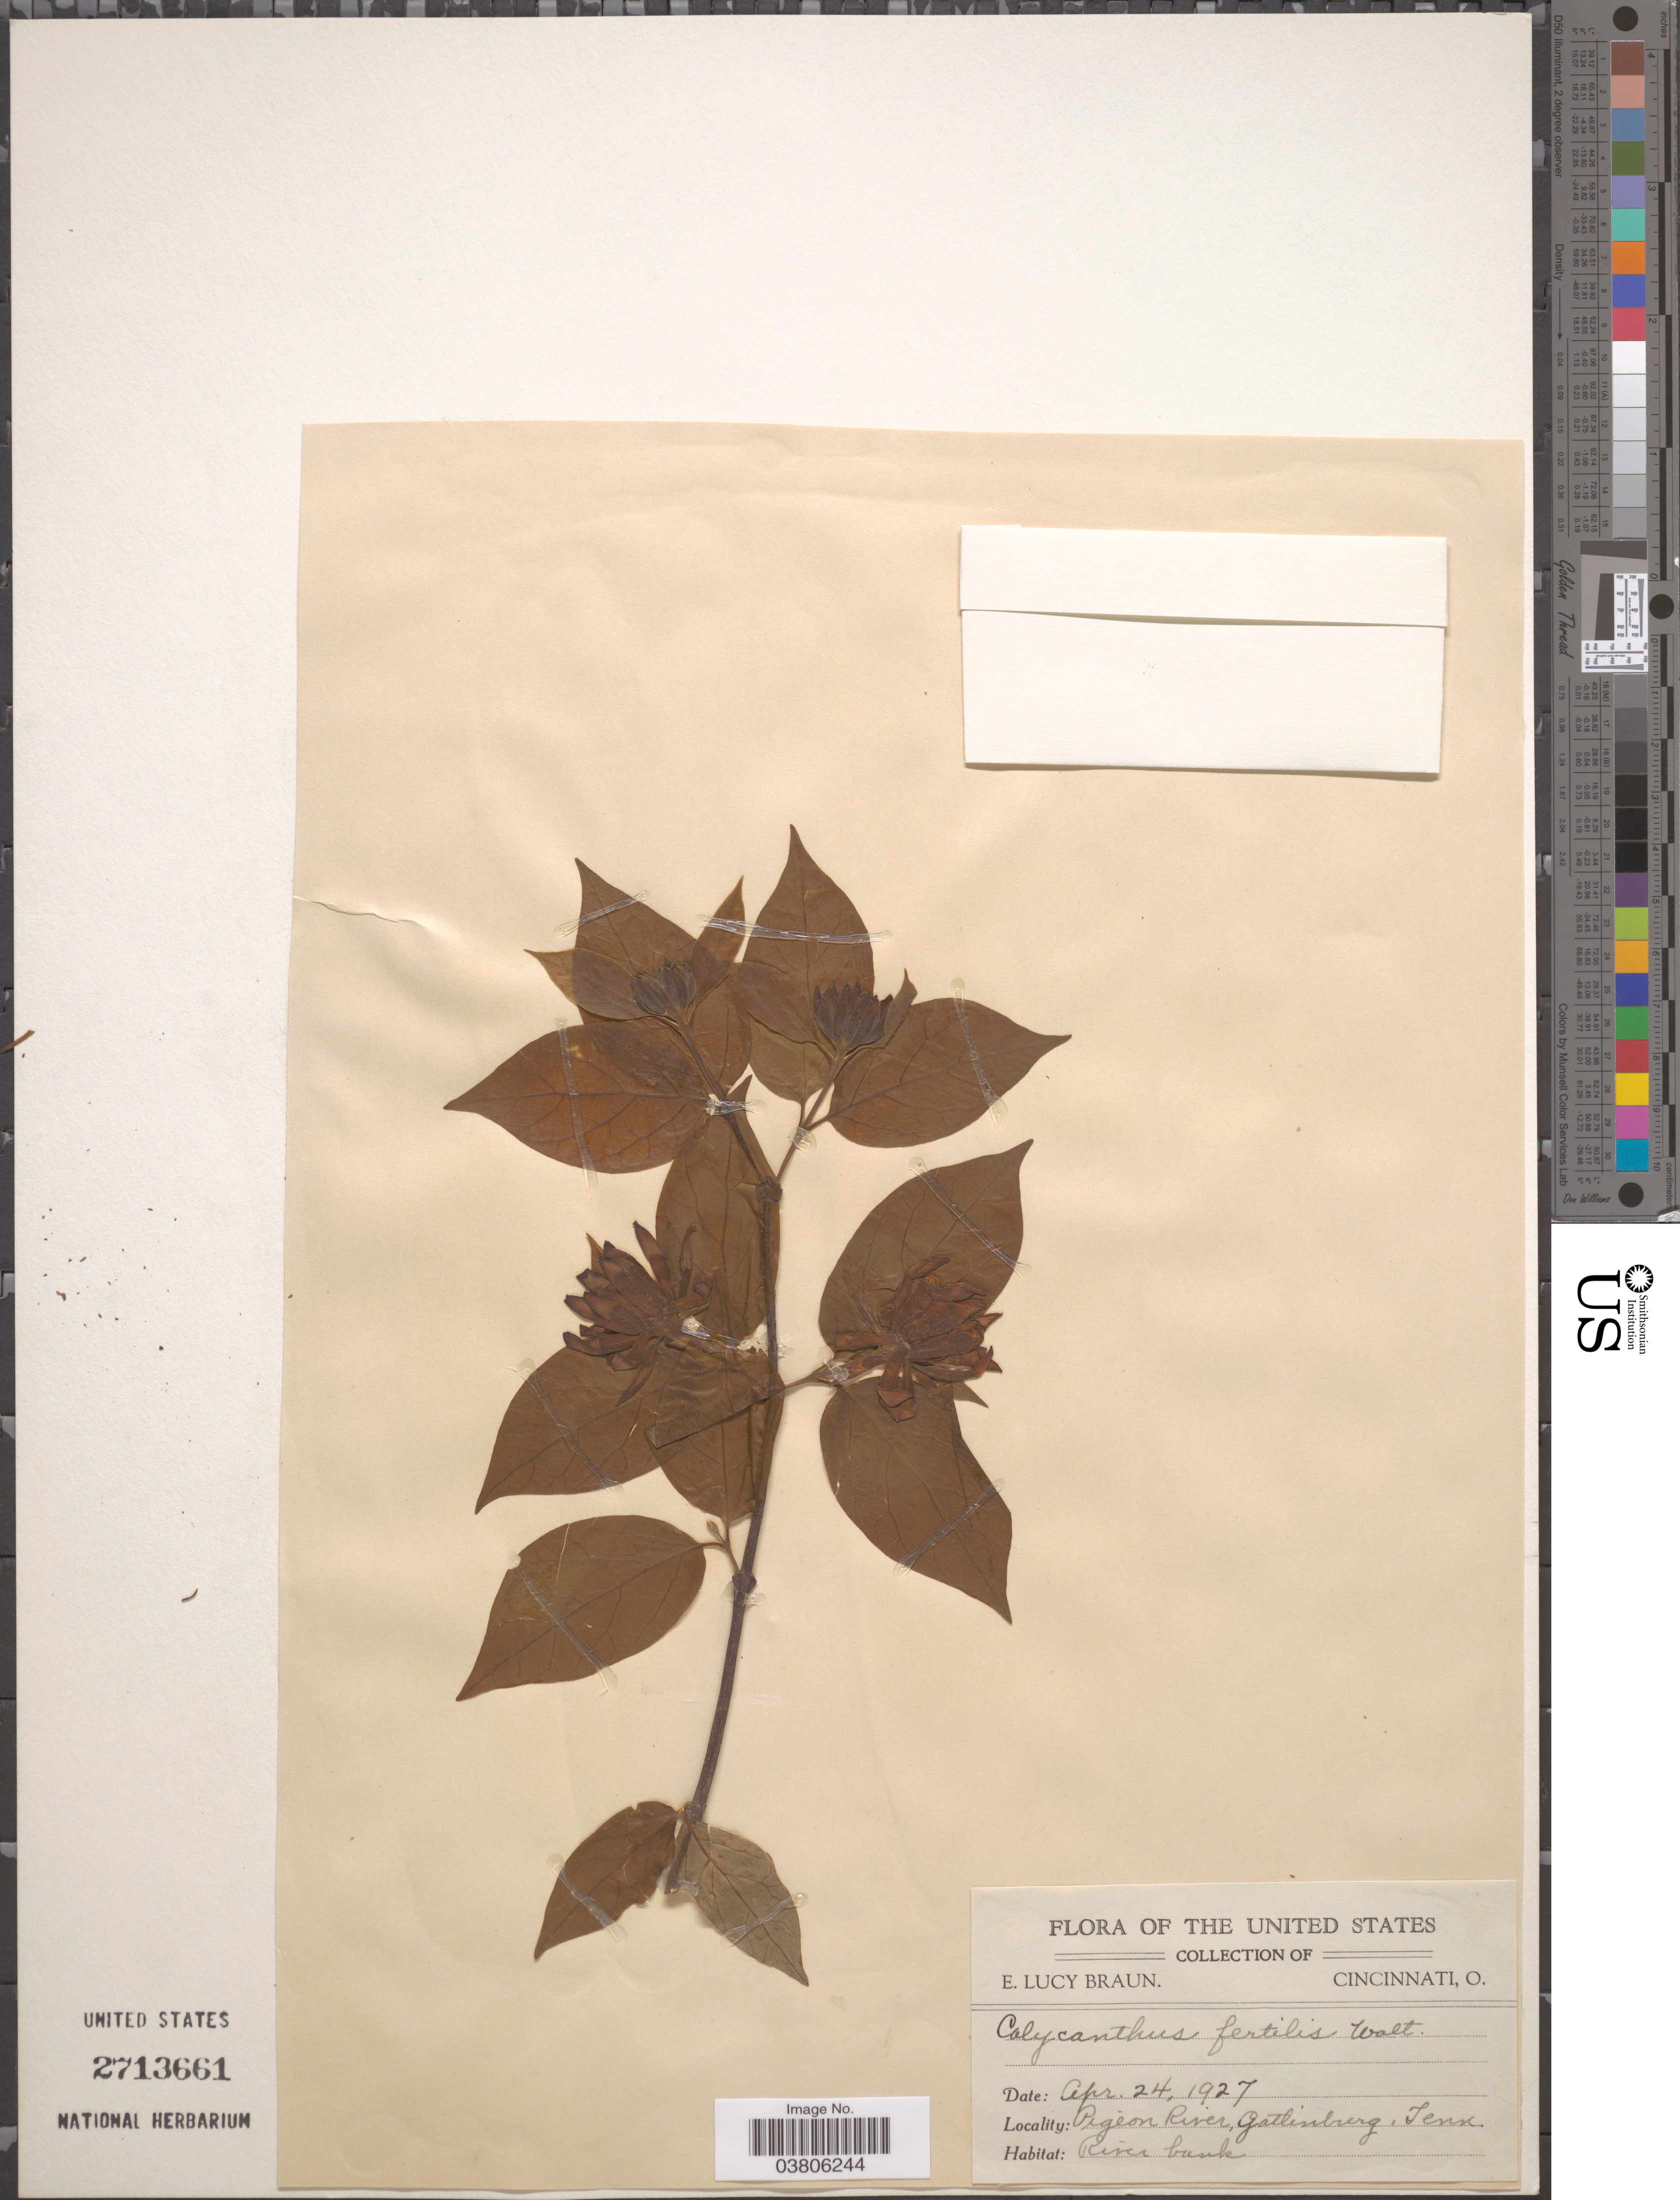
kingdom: Plantae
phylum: Tracheophyta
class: Magnoliopsida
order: Laurales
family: Calycanthaceae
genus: Calycanthus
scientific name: Calycanthus floridus var. floridus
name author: L.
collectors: E. L. Braun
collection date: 1927-04-24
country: United States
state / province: Tennessee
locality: Pigeon River, Gatlinburg.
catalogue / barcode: US 2713661